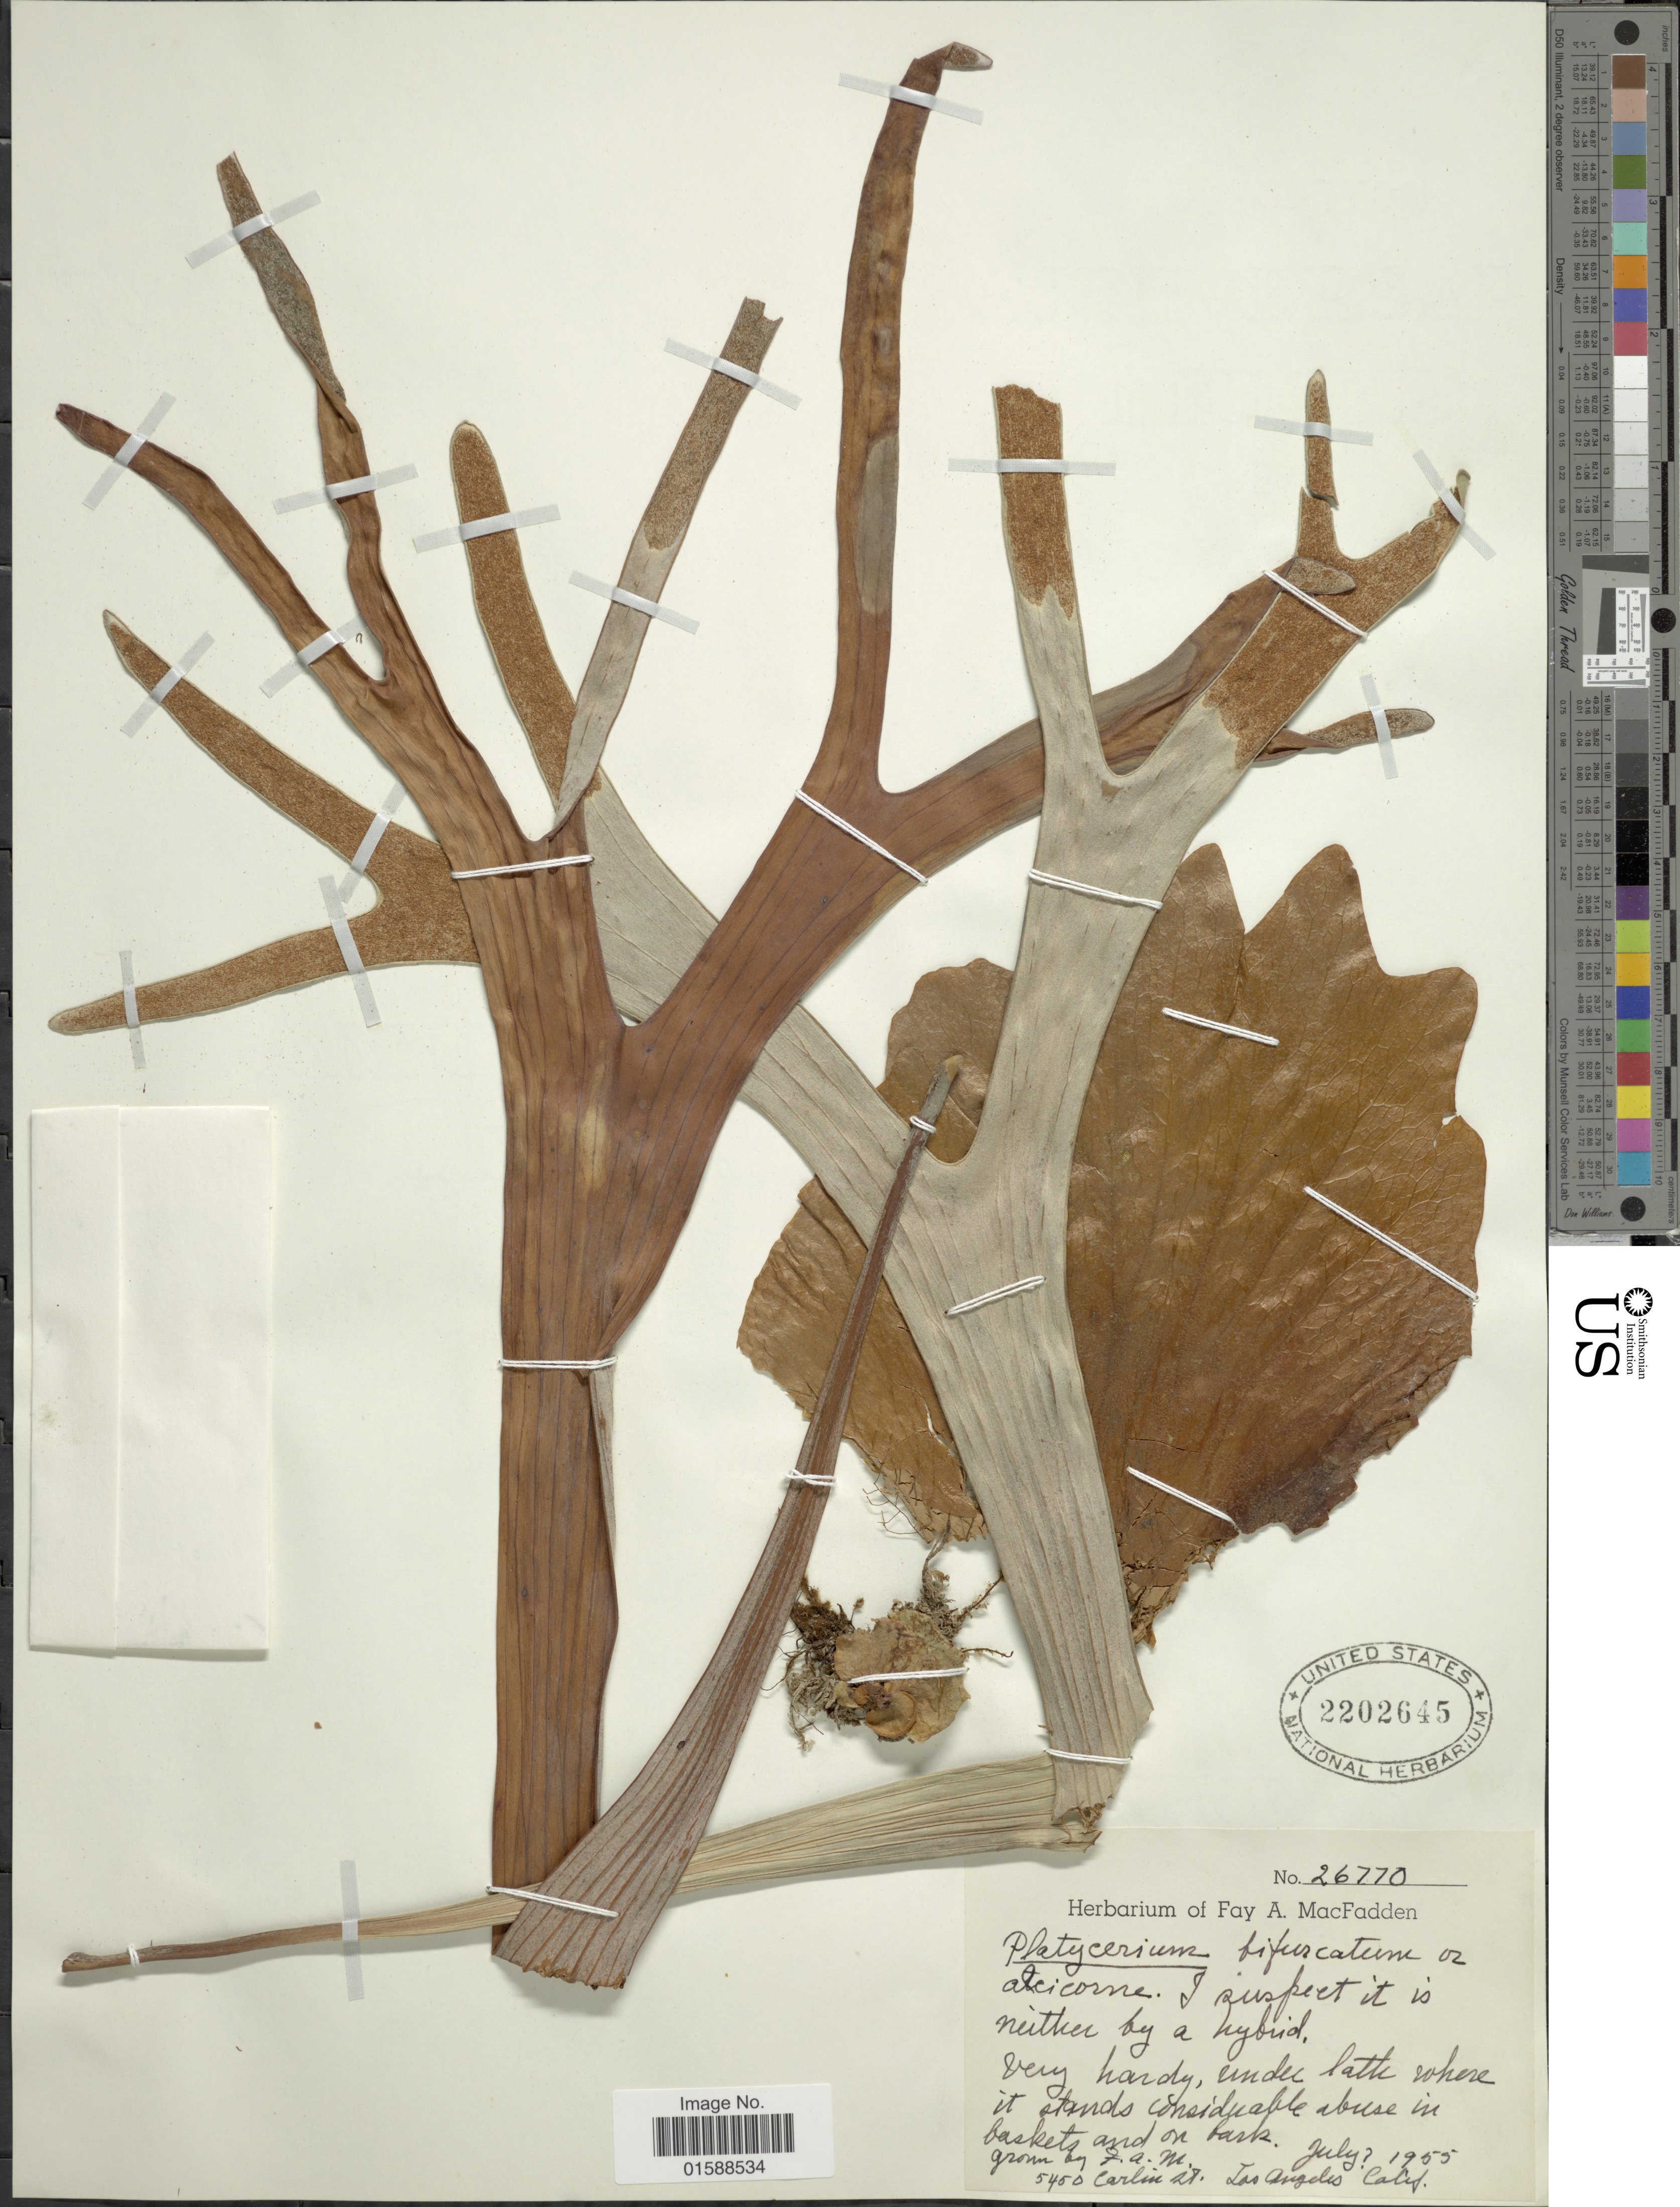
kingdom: Plantae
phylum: Tracheophyta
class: Polypodiopsida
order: Polypodiales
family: Polypodiaceae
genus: Platycerium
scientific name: Platycerium bifurcatum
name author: (Cav.) C. Chr.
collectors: F. MacFadden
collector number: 26770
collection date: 1955-07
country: United States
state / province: California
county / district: Los Angeles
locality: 5450 Carline St. Los Angeles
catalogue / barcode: US 2202645